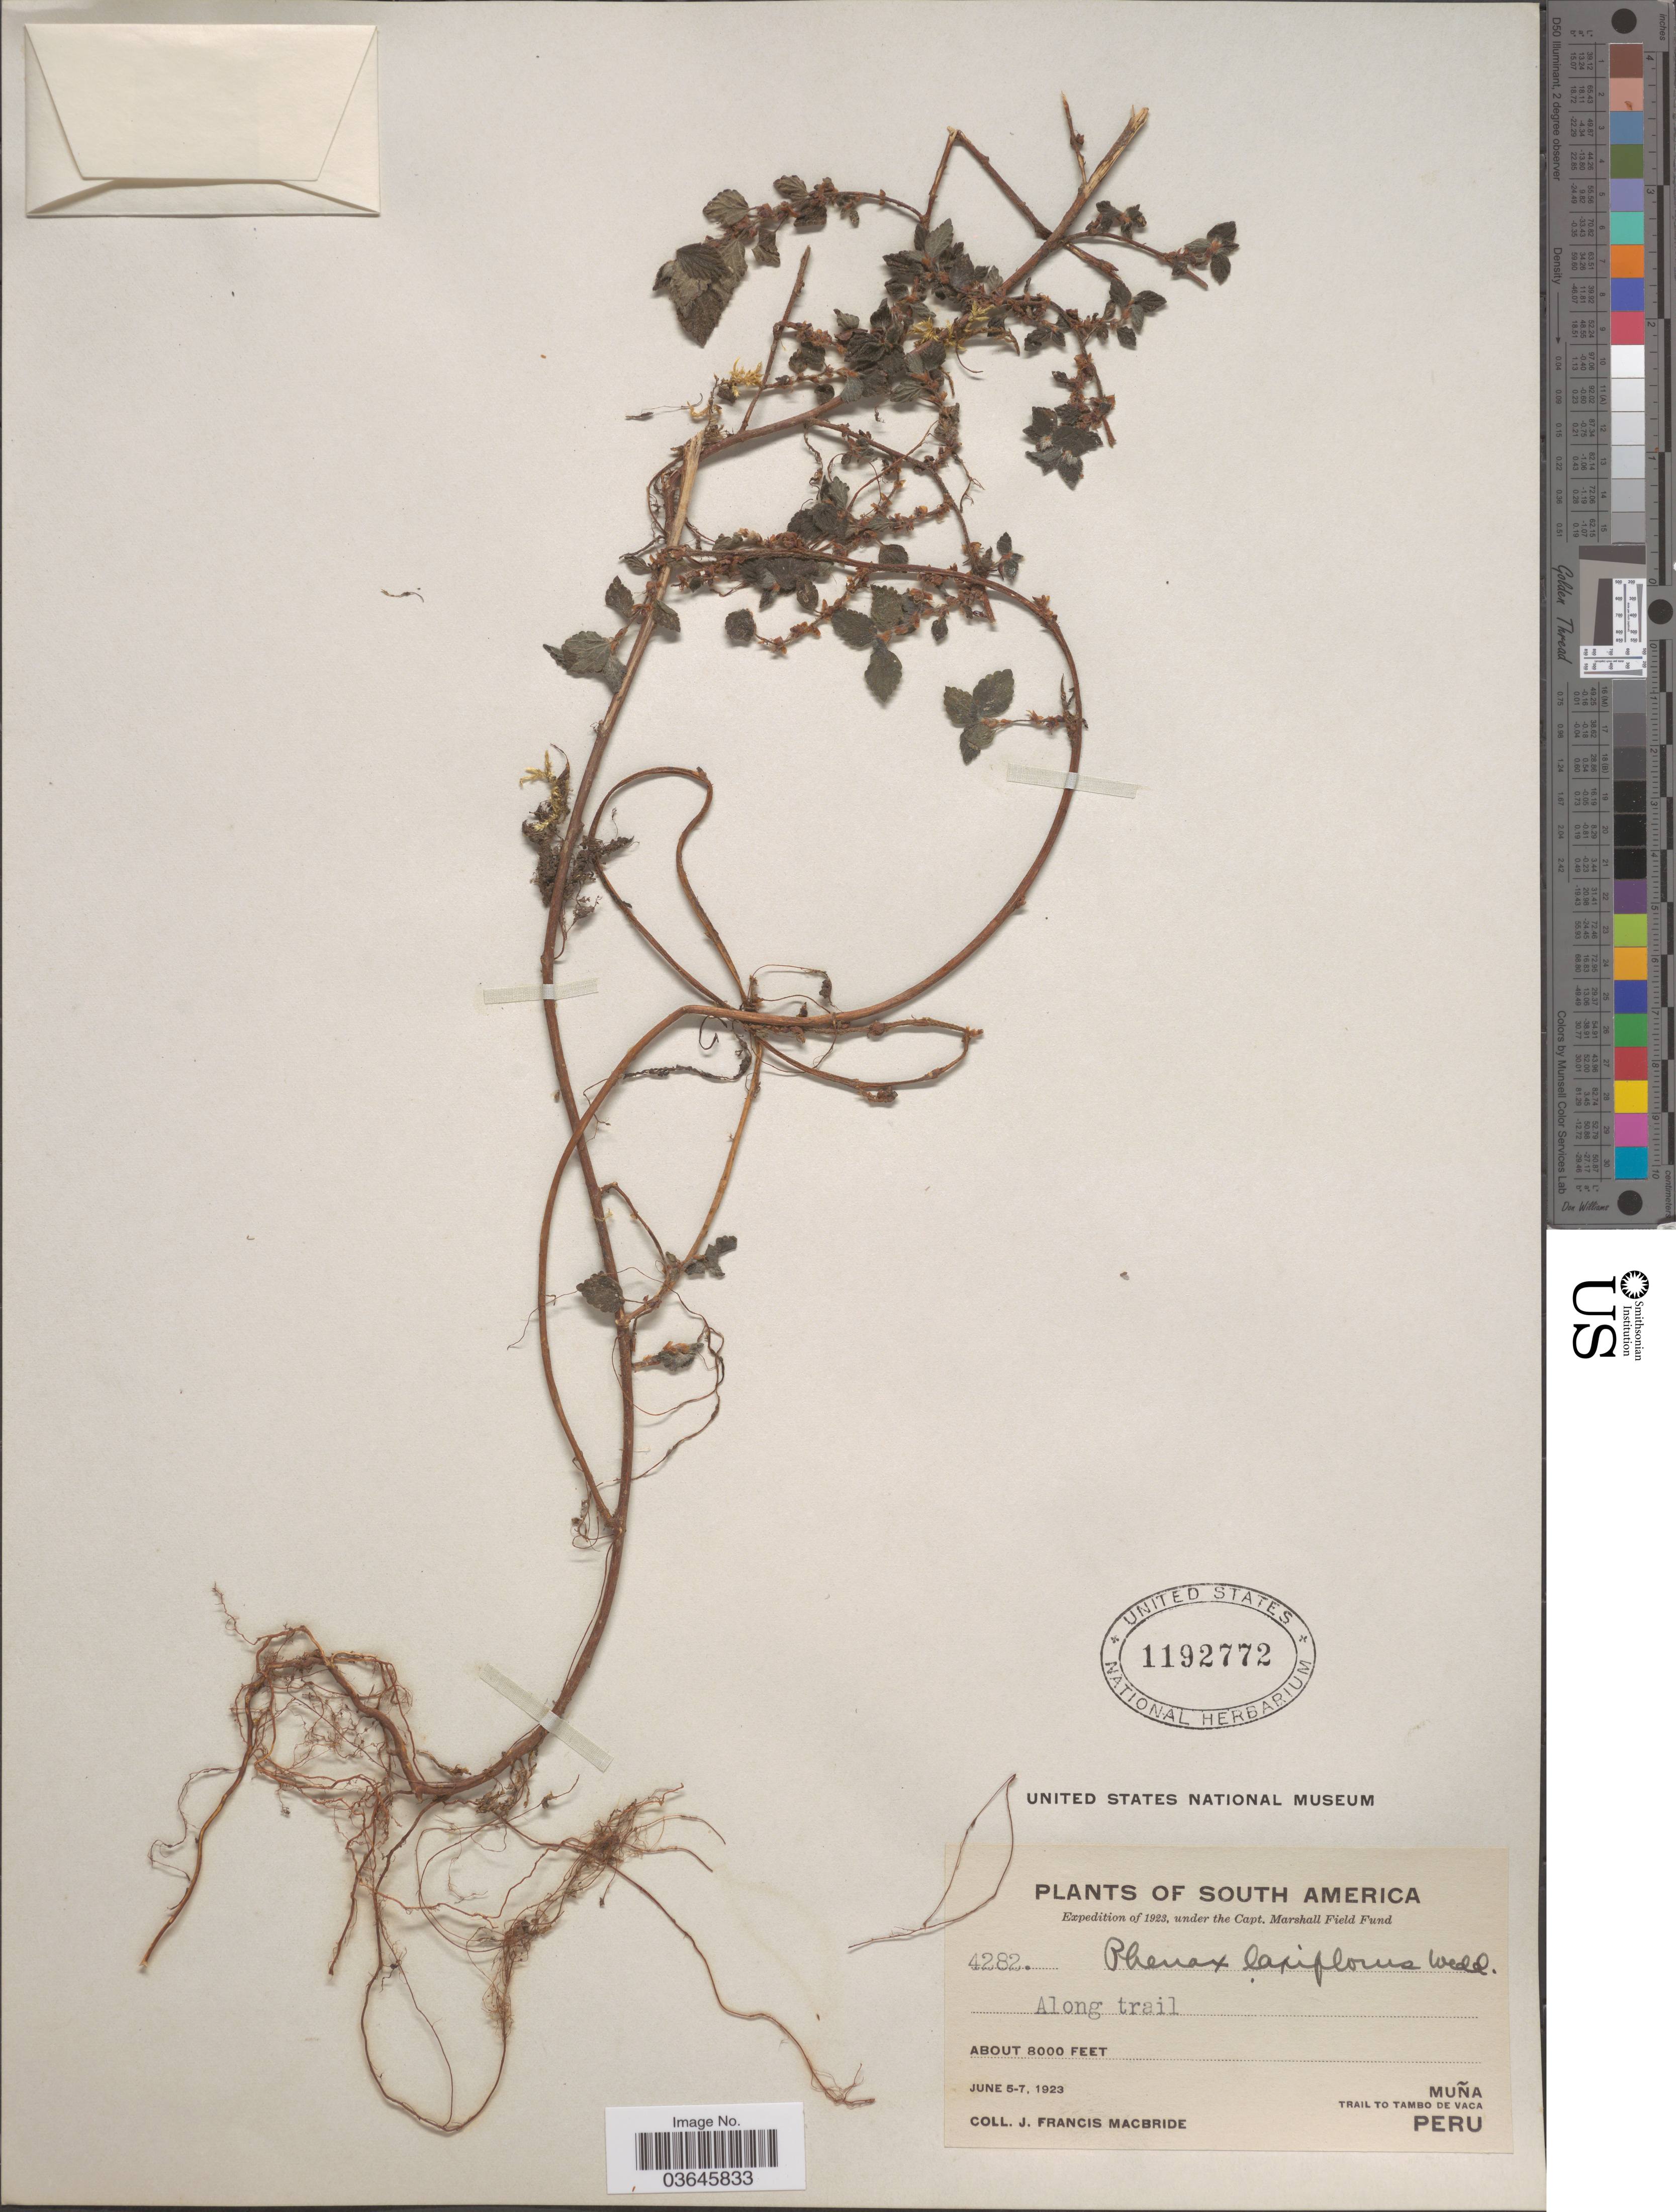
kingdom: Plantae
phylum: Tracheophyta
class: Magnoliopsida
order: Rosales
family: Urticaceae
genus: Phenax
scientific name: Phenax laxiflorus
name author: Wedd.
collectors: J. F. Macbride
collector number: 4282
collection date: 1923-06-05/1923-06-07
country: Peru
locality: Muña, trail to Tambo de Vaca.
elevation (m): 2438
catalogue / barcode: US 1192772